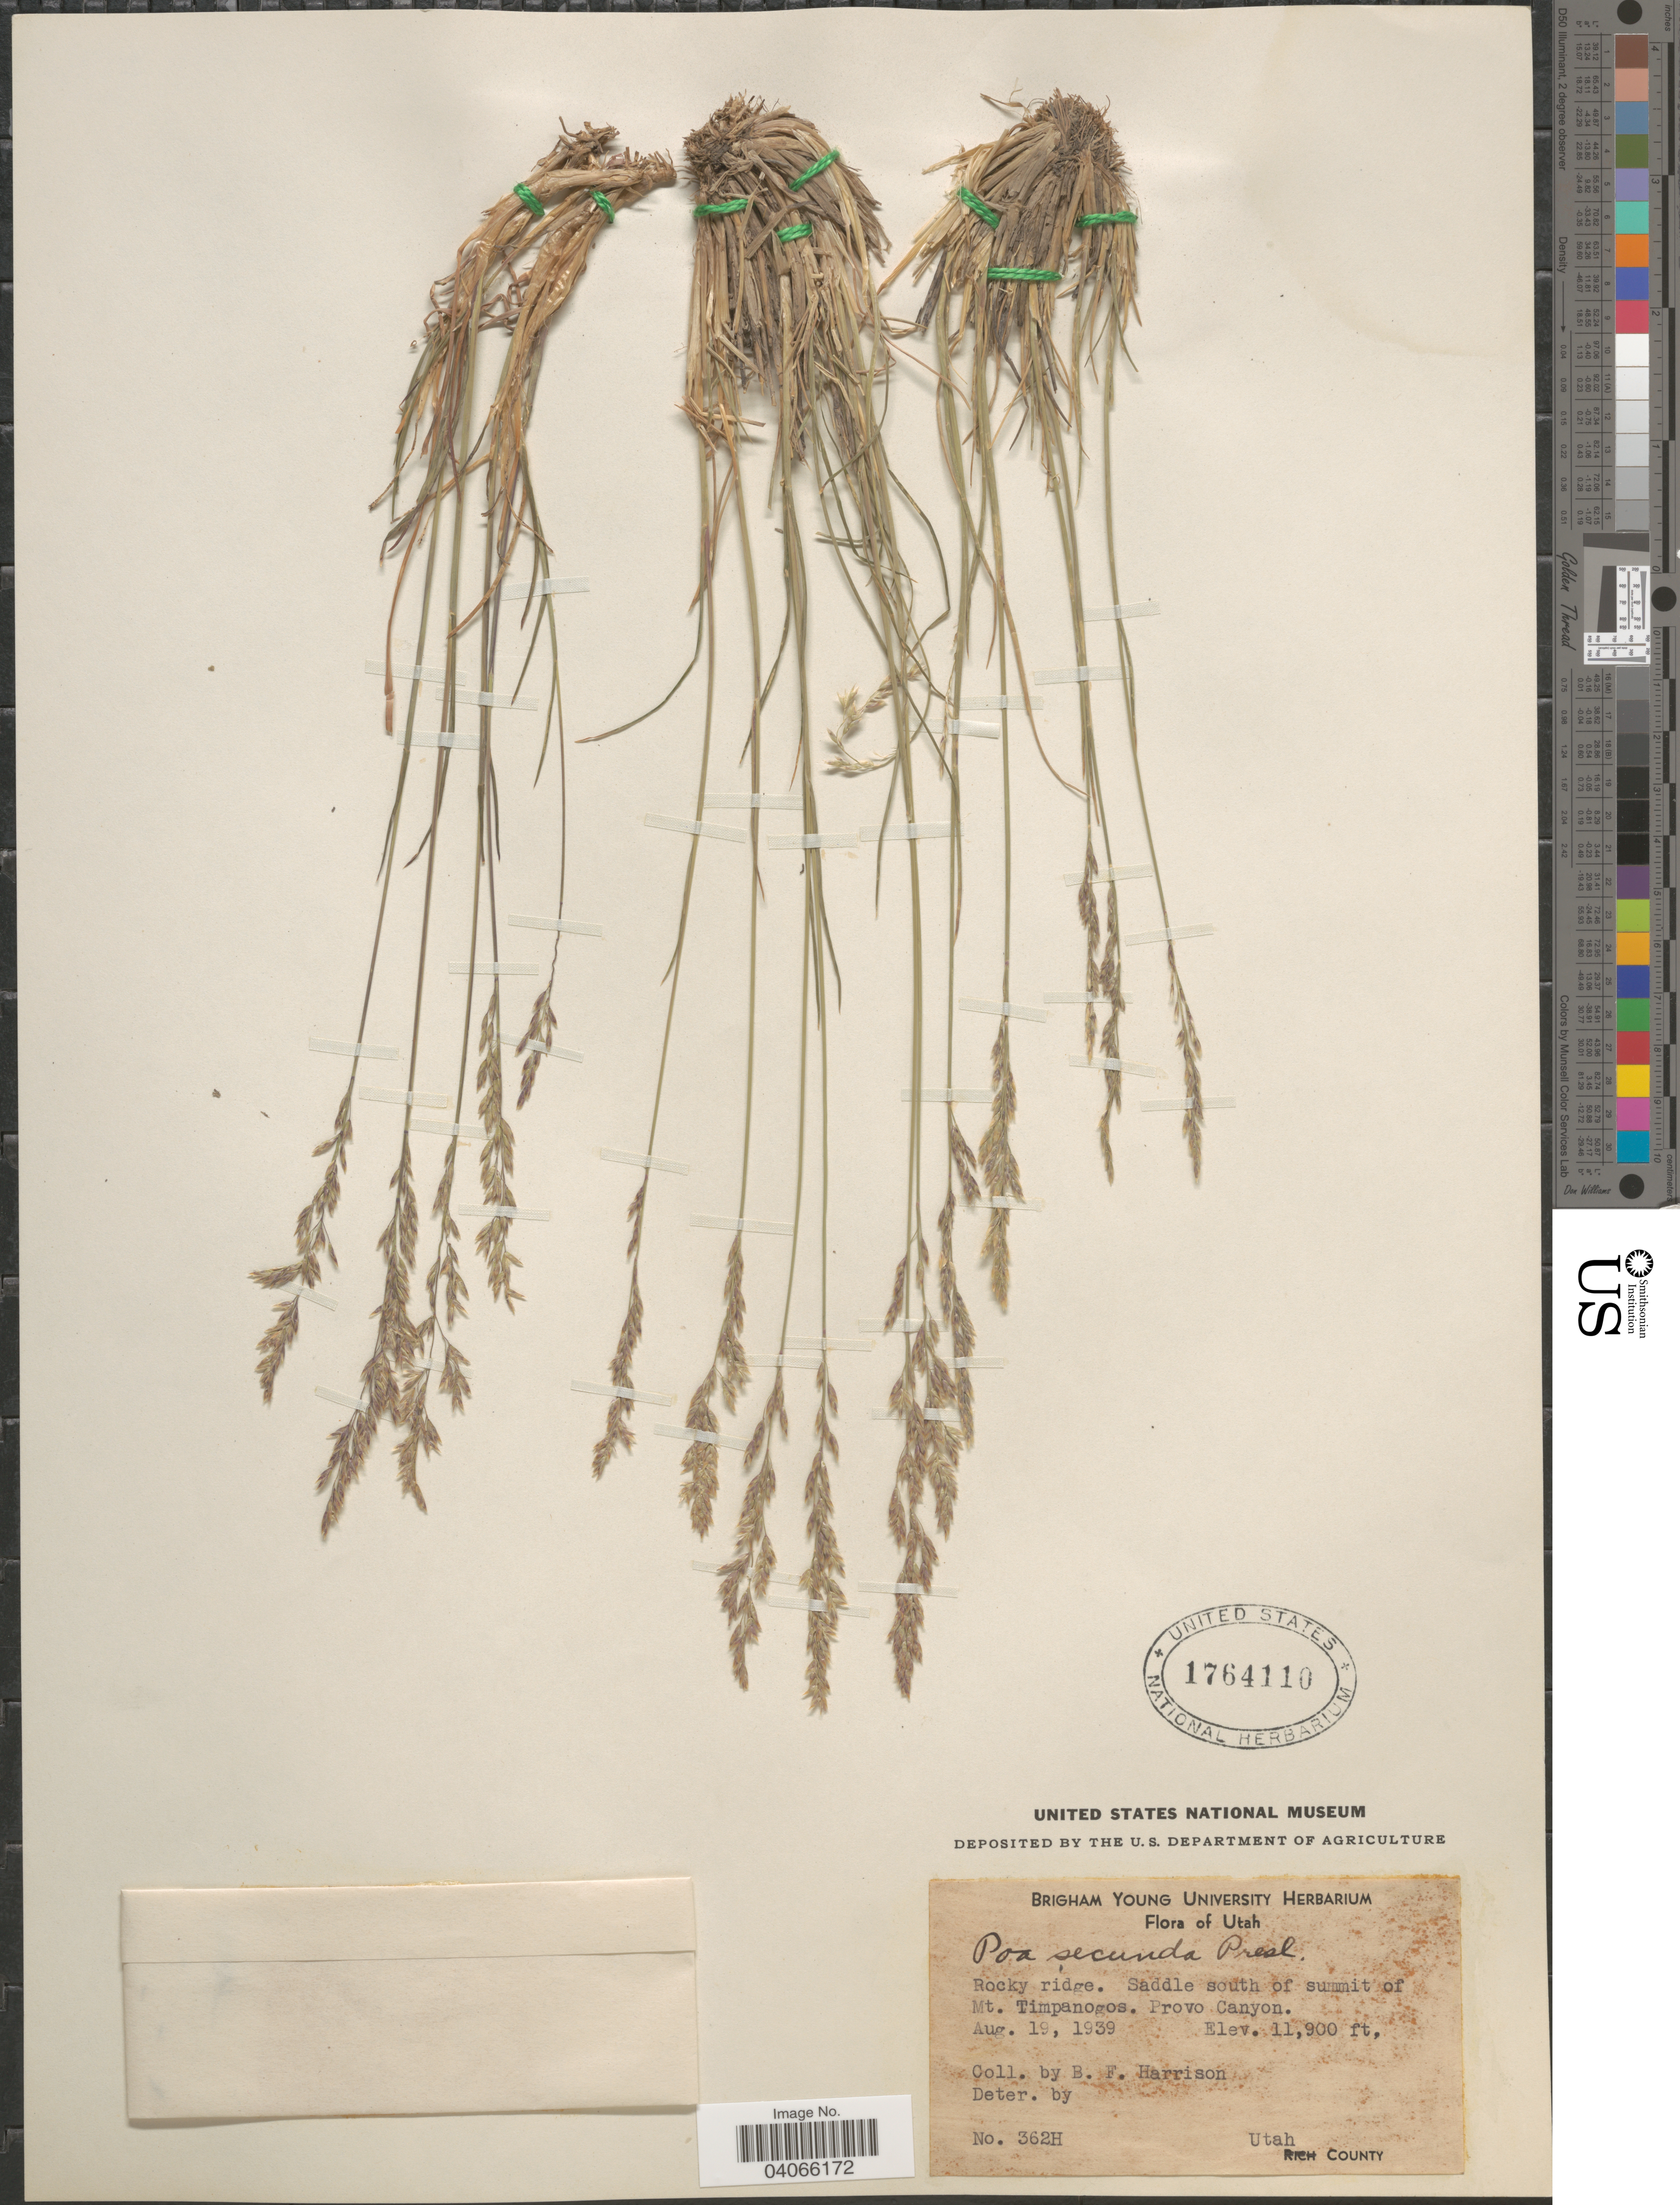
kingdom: Plantae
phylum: Tracheophyta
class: Liliopsida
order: Poales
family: Poaceae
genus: Poa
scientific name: Poa secunda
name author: J. Presl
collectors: B. F. Harrison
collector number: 362H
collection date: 1939-08-19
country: United States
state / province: Utah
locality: Rocky ridge. Saddle south of summit of Mt. Timpanogos. Provo Canyon. Utah County.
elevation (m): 3627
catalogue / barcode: US 1764110